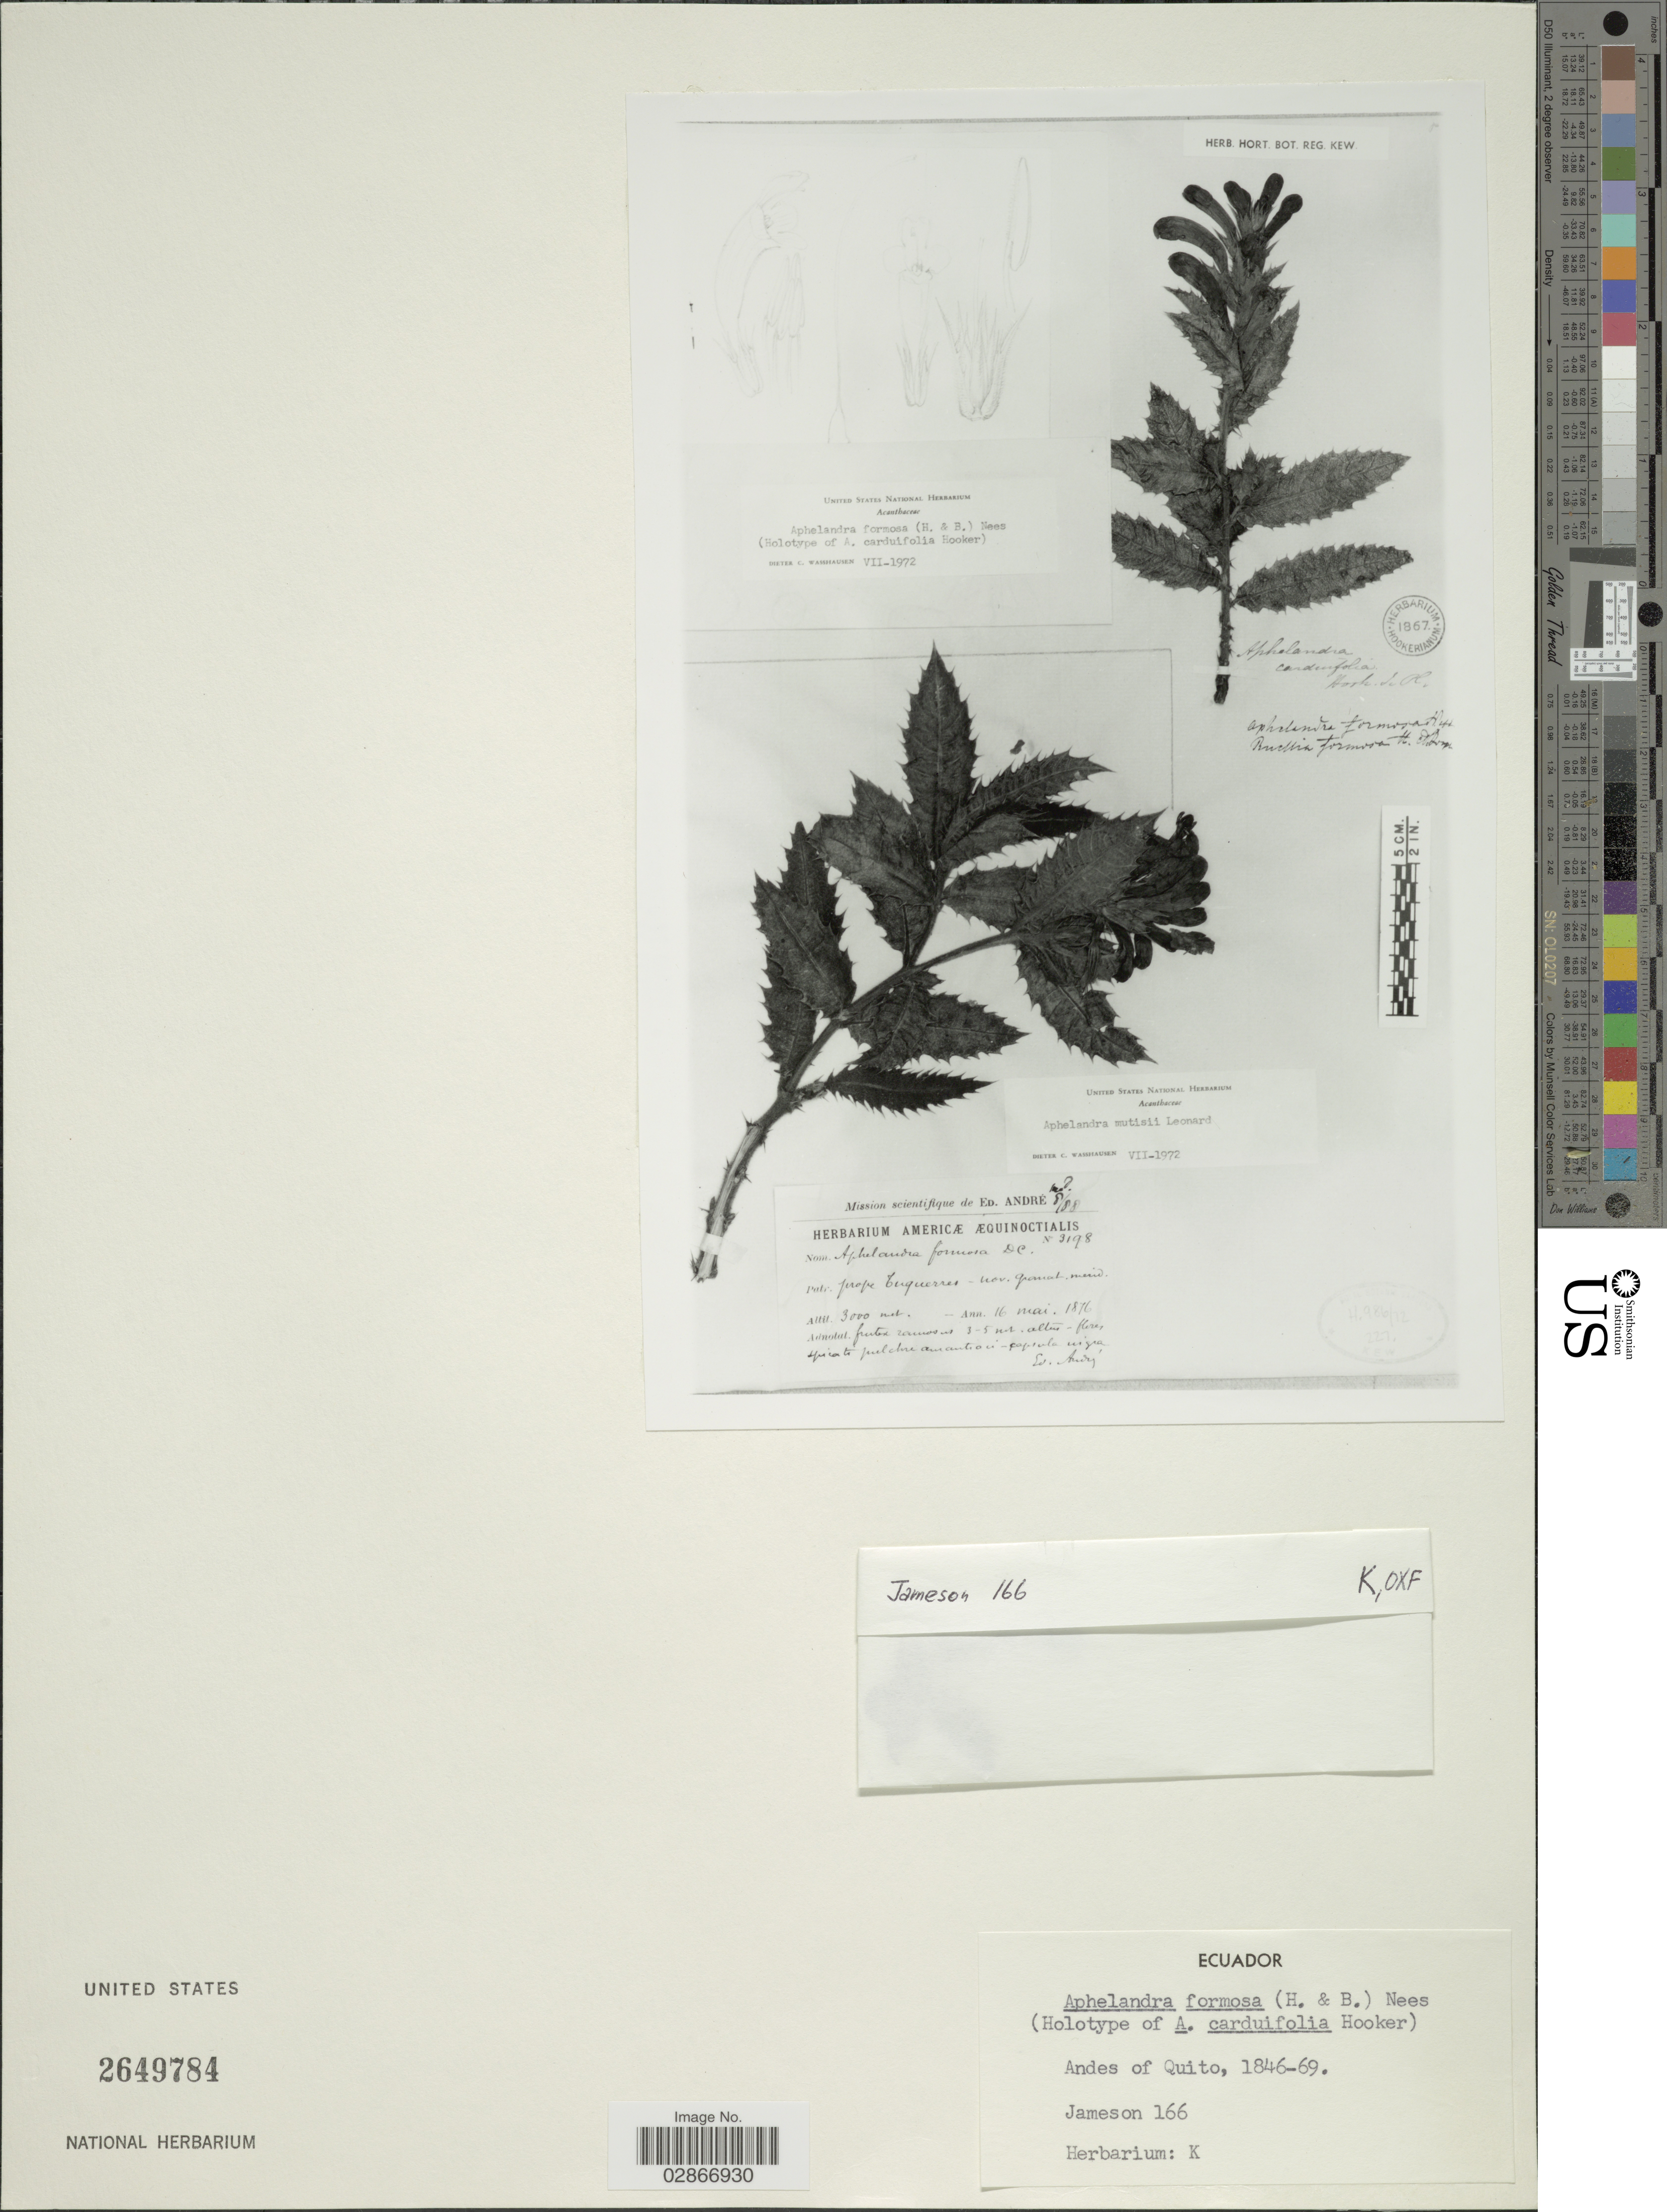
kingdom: Plantae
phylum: Tracheophyta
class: Magnoliopsida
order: Lamiales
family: Acanthaceae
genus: Aphelandra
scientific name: Aphelandra formosa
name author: (Humb. & Bonpl.) Nees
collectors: -- Jameson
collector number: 166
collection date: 1846/1869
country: Ecuador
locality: Andes of Quito.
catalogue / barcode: US 2649784